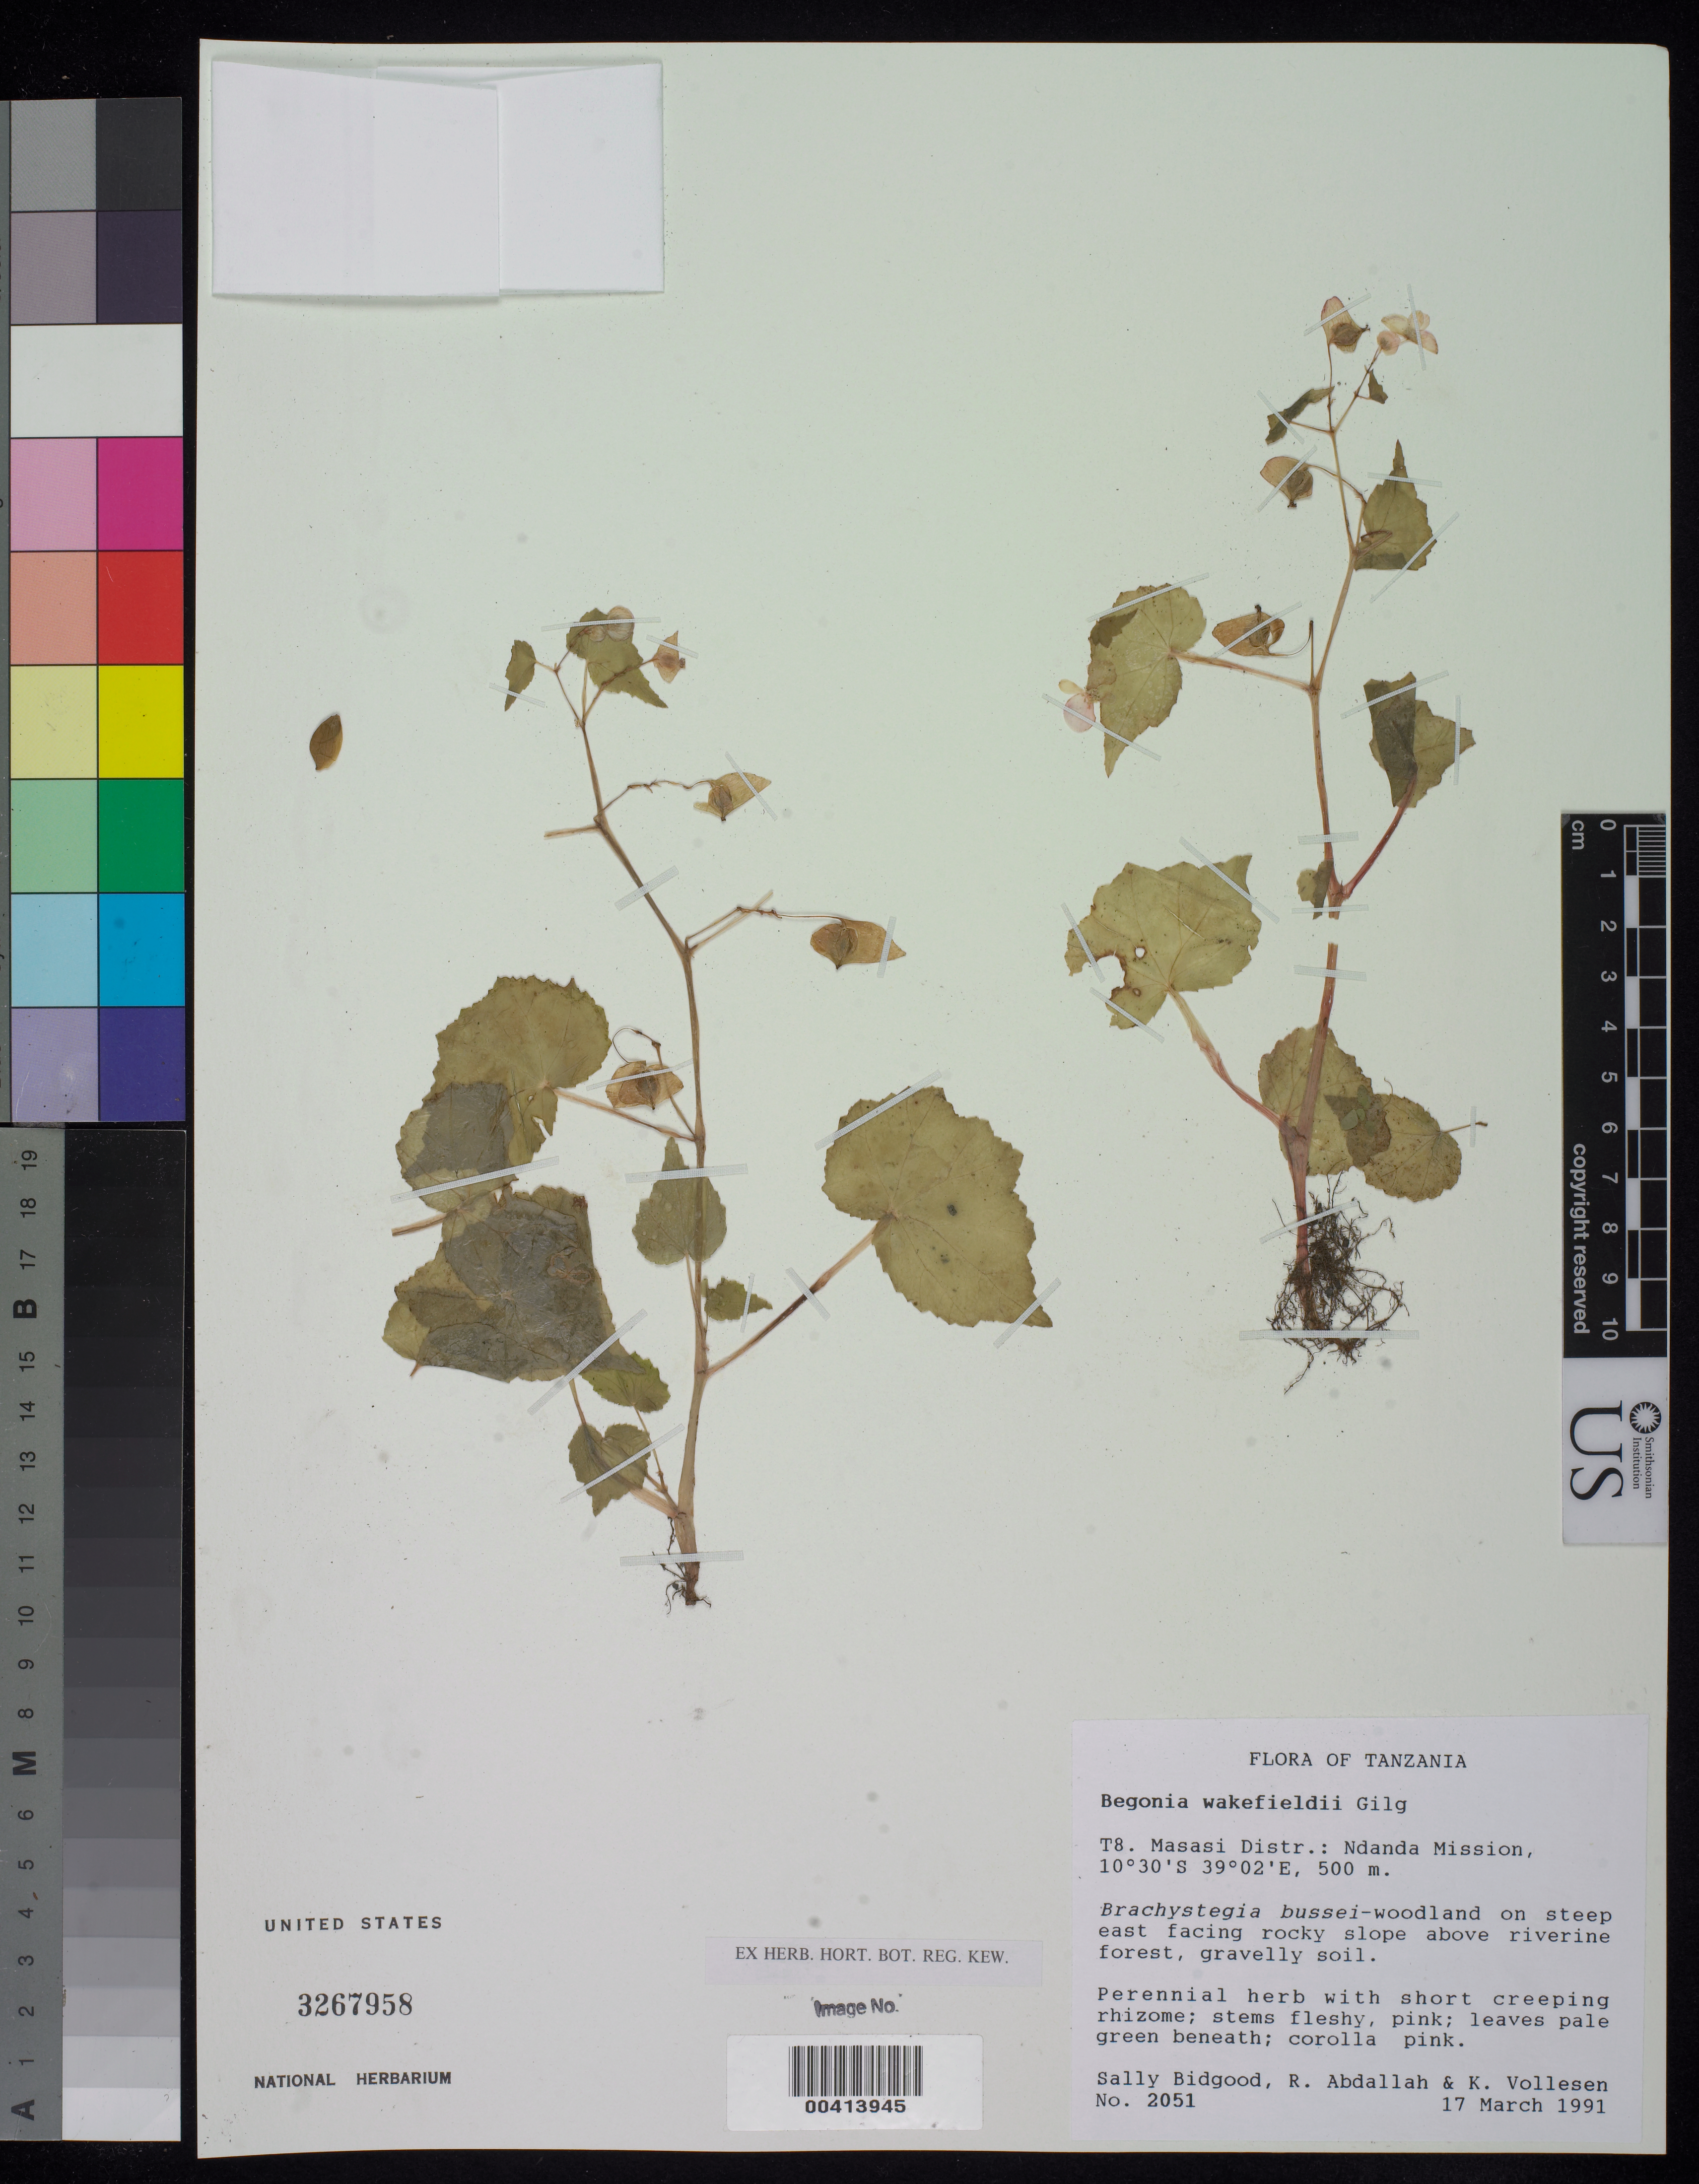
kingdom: Plantae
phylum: Tracheophyta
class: Magnoliopsida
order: Cucurbitales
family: Begoniaceae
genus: Begonia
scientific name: Begonia wakefieldii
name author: Gilg ex Engl.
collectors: G. Bidgood, R. Abdallah & K. Vollesen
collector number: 2051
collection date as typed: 17 Mar 1991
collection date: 1991-03-17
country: Tanzania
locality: Masasi, ndanda mission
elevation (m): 152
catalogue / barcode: US 3267958